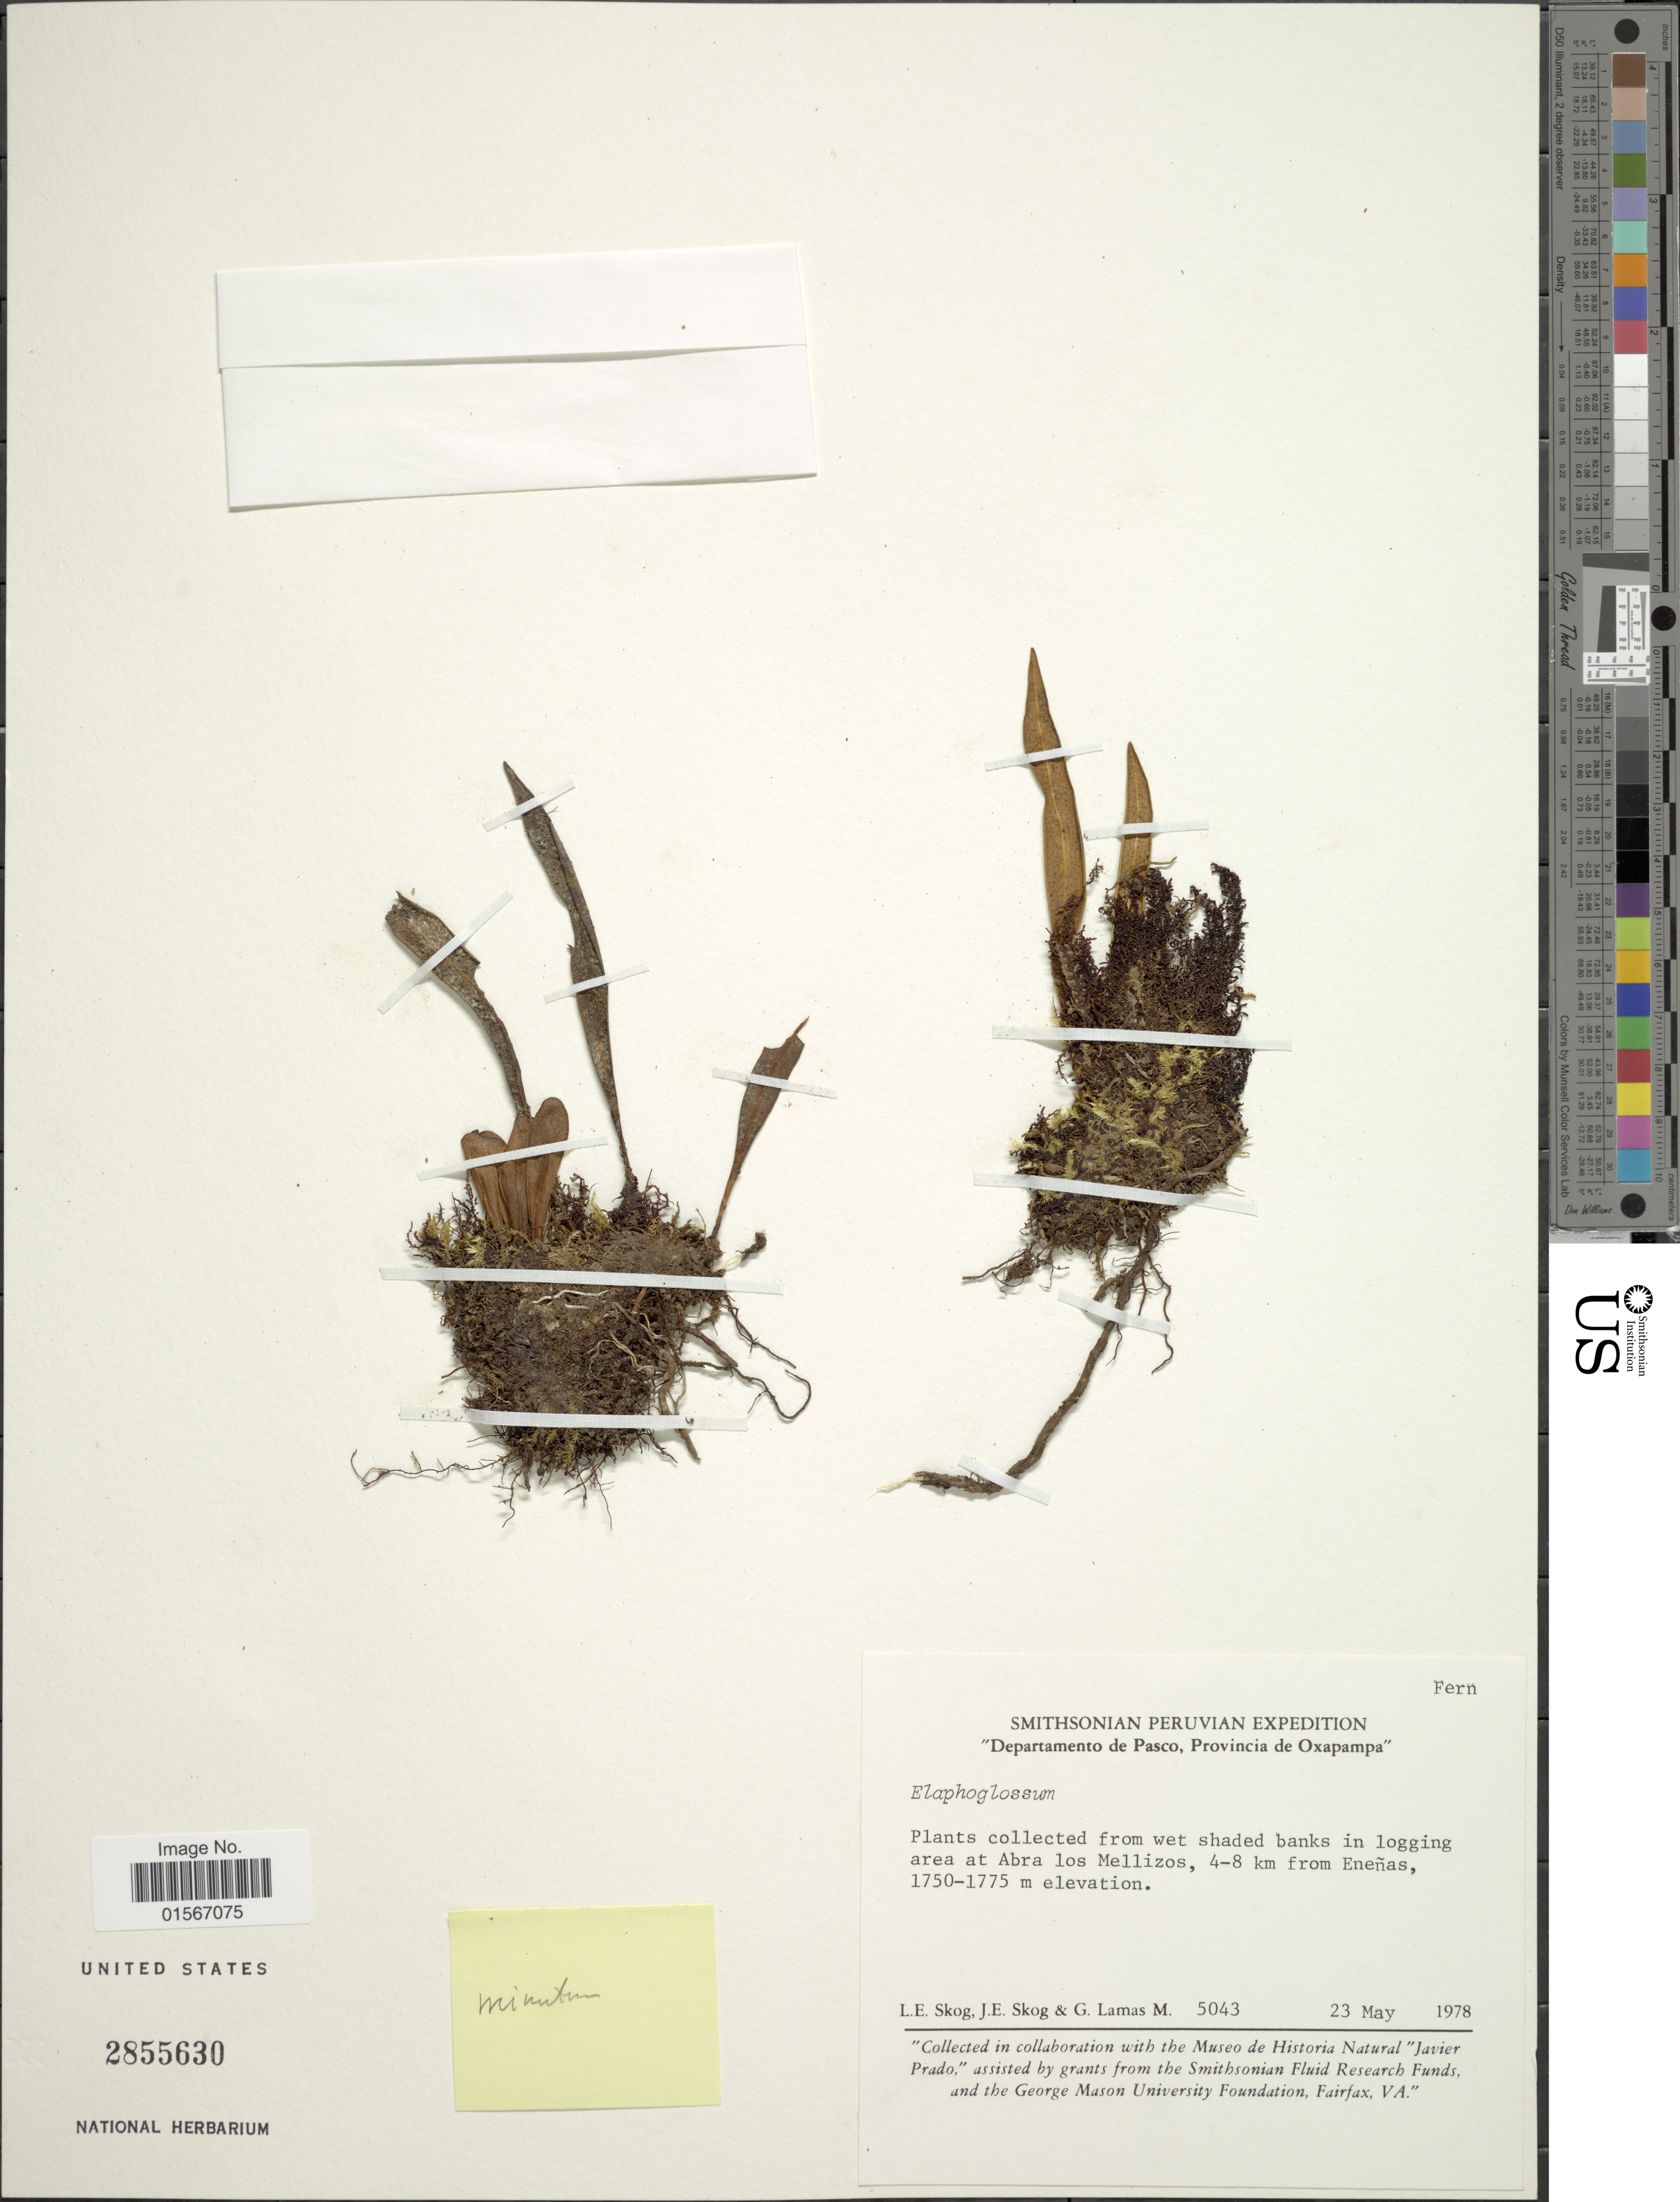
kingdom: Plantae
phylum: Tracheophyta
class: Polypodiopsida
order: Polypodiales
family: Dryopteridaceae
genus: Elaphoglossum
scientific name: Elaphoglossum minutum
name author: (Pohl ex Fée) T. Moore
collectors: L. E. Skog, J. E. Skog & G. Lamas M.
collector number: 5043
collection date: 1978-05-23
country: Peru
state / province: Pasco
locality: Departamento de Pasco, Provincia de Oxapampa, from wet shaded banks in logging area at Abra los Mellizos, 4-8 km from Eneñas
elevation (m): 1750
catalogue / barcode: US 2855630